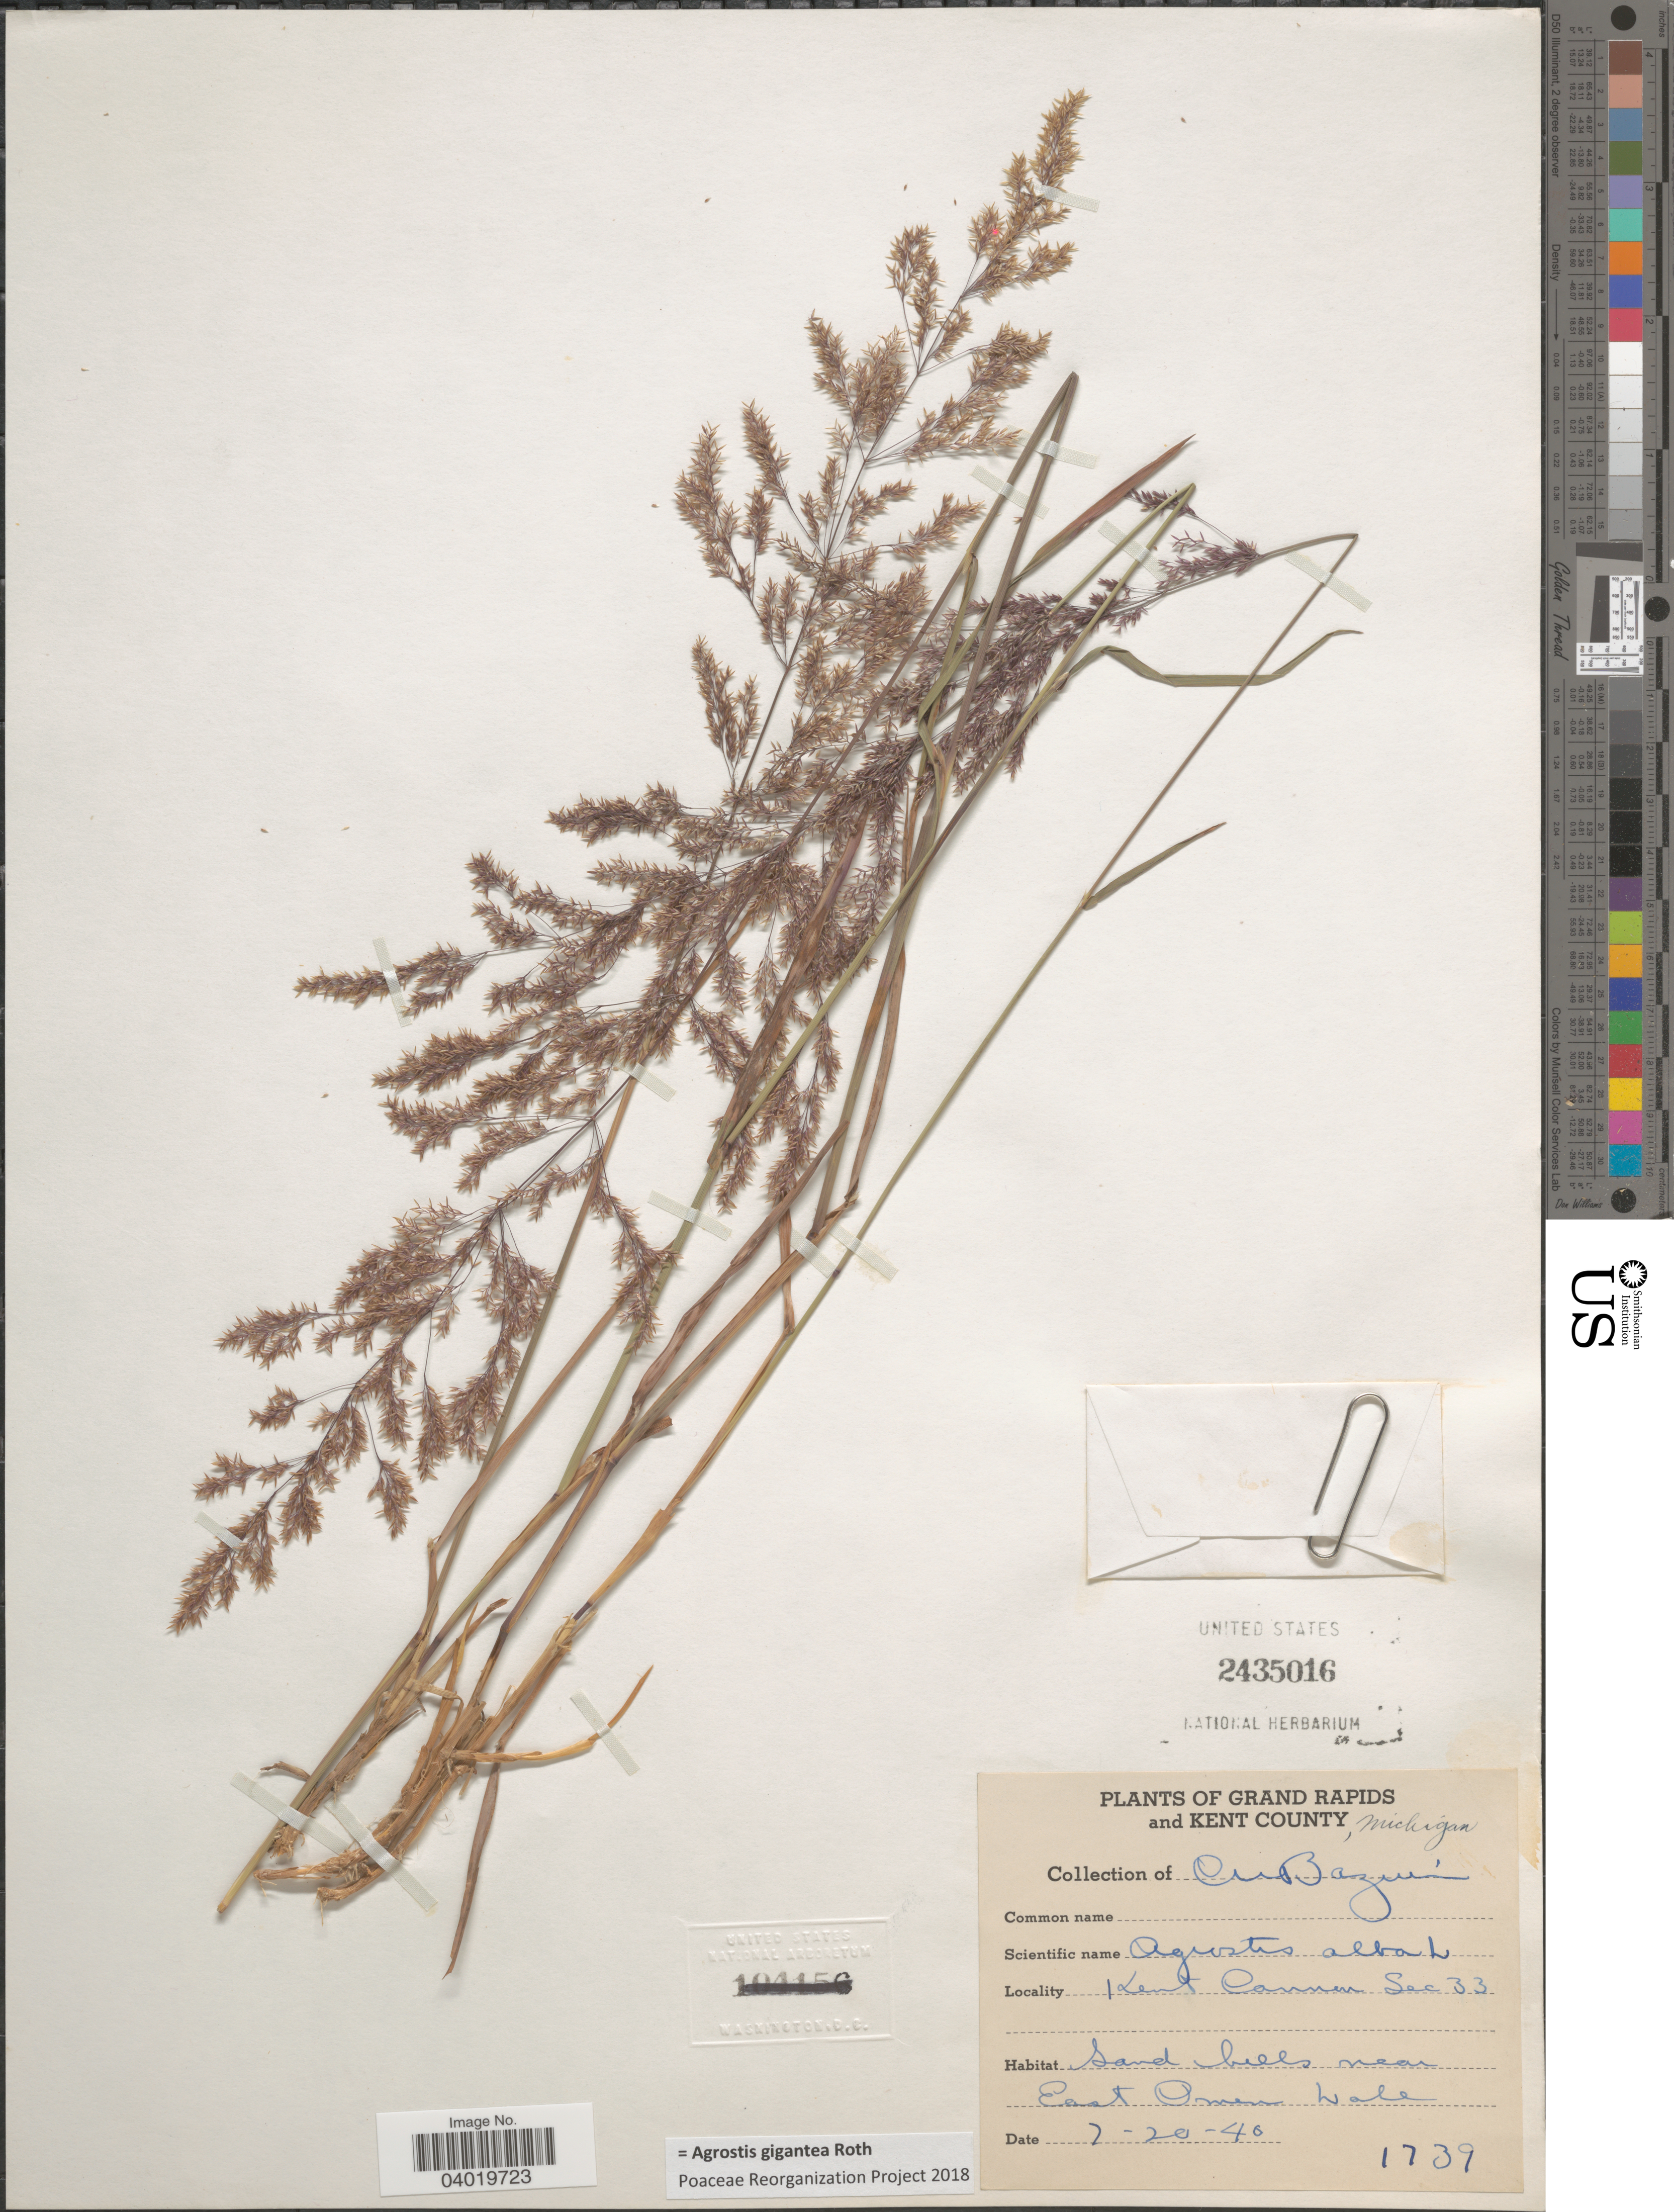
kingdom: Plantae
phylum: Tracheophyta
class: Liliopsida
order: Poales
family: Poaceae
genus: Agrostis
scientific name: Agrostis gigantea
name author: Roth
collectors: C. Bazuin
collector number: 1739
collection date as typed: Transcribed d/m/y: 20/7/40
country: United States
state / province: Michigan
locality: Grand Rapids and Kent County. Kent Cannon Sec 33. Near East Owen Lake.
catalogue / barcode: US 2435016